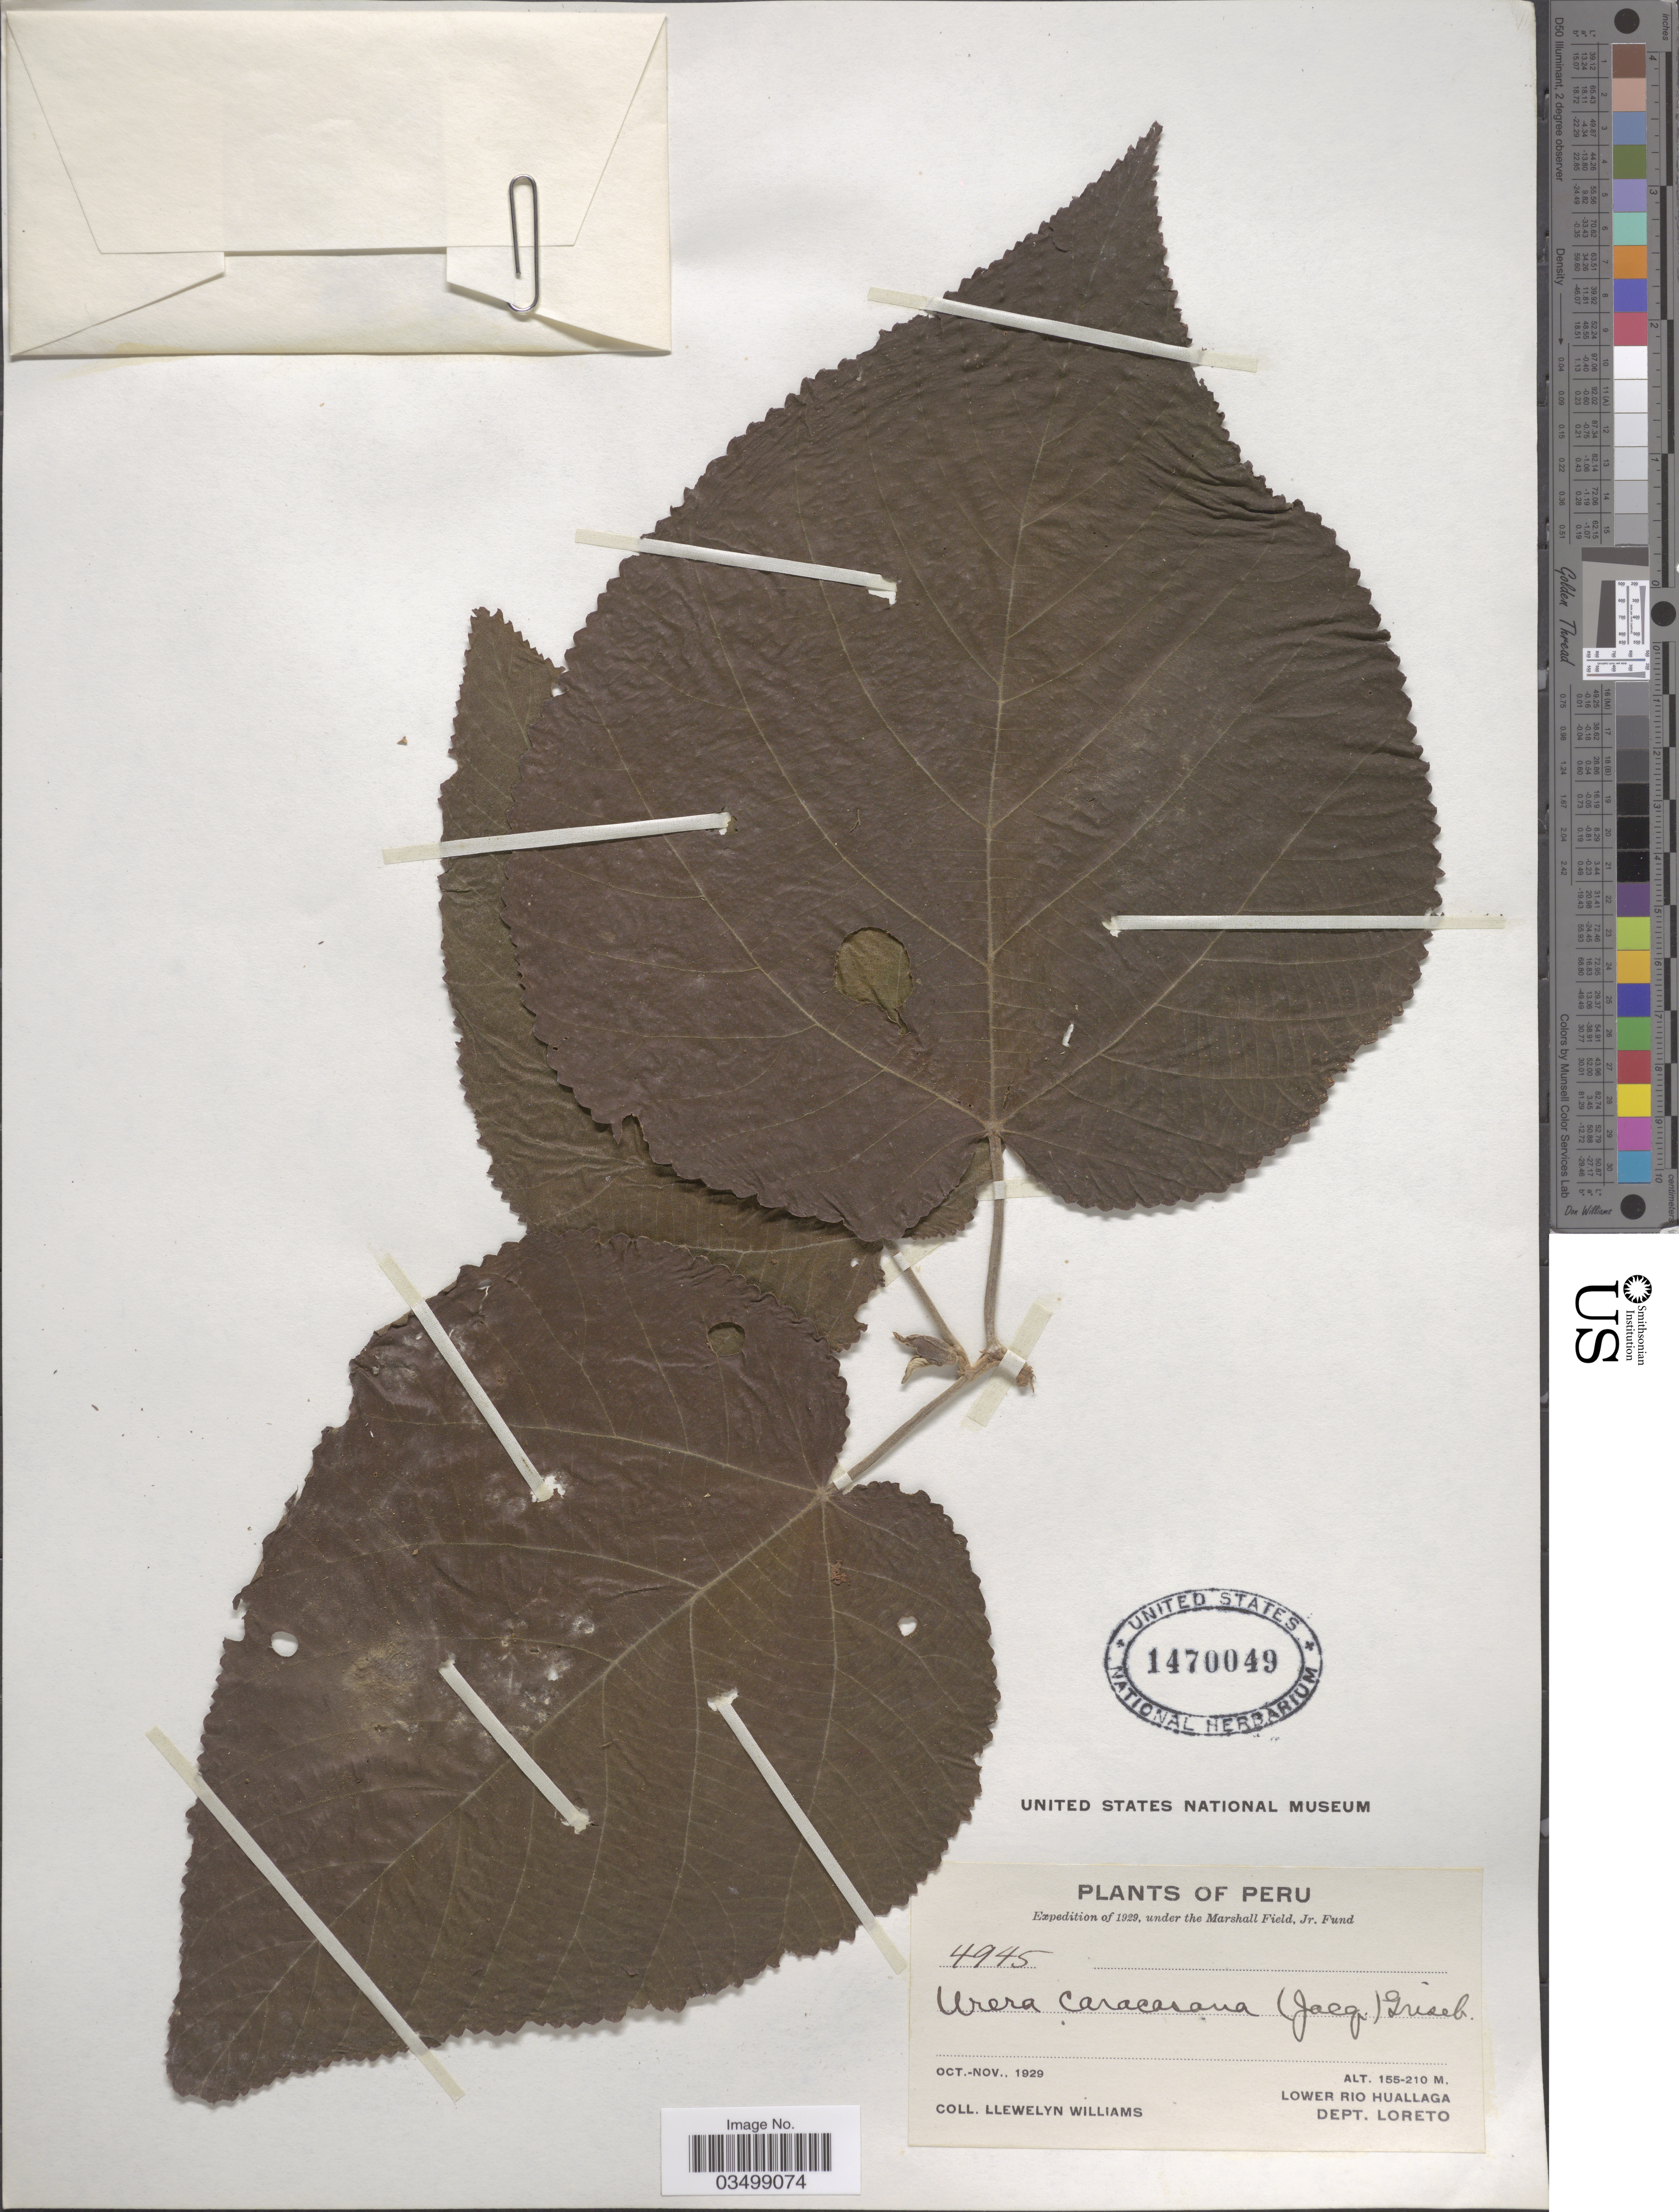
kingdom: Plantae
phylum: Tracheophyta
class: Magnoliopsida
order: Rosales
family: Urticaceae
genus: Urera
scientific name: Urera caracasana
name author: (Jacq.) Gaudich. ex Griseb.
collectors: Ll. Williams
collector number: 4945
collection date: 1929-10/1929-11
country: Peru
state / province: Loreto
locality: Lower Rio Huallaga. Dept. Loreto.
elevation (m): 155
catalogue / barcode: US 1470049